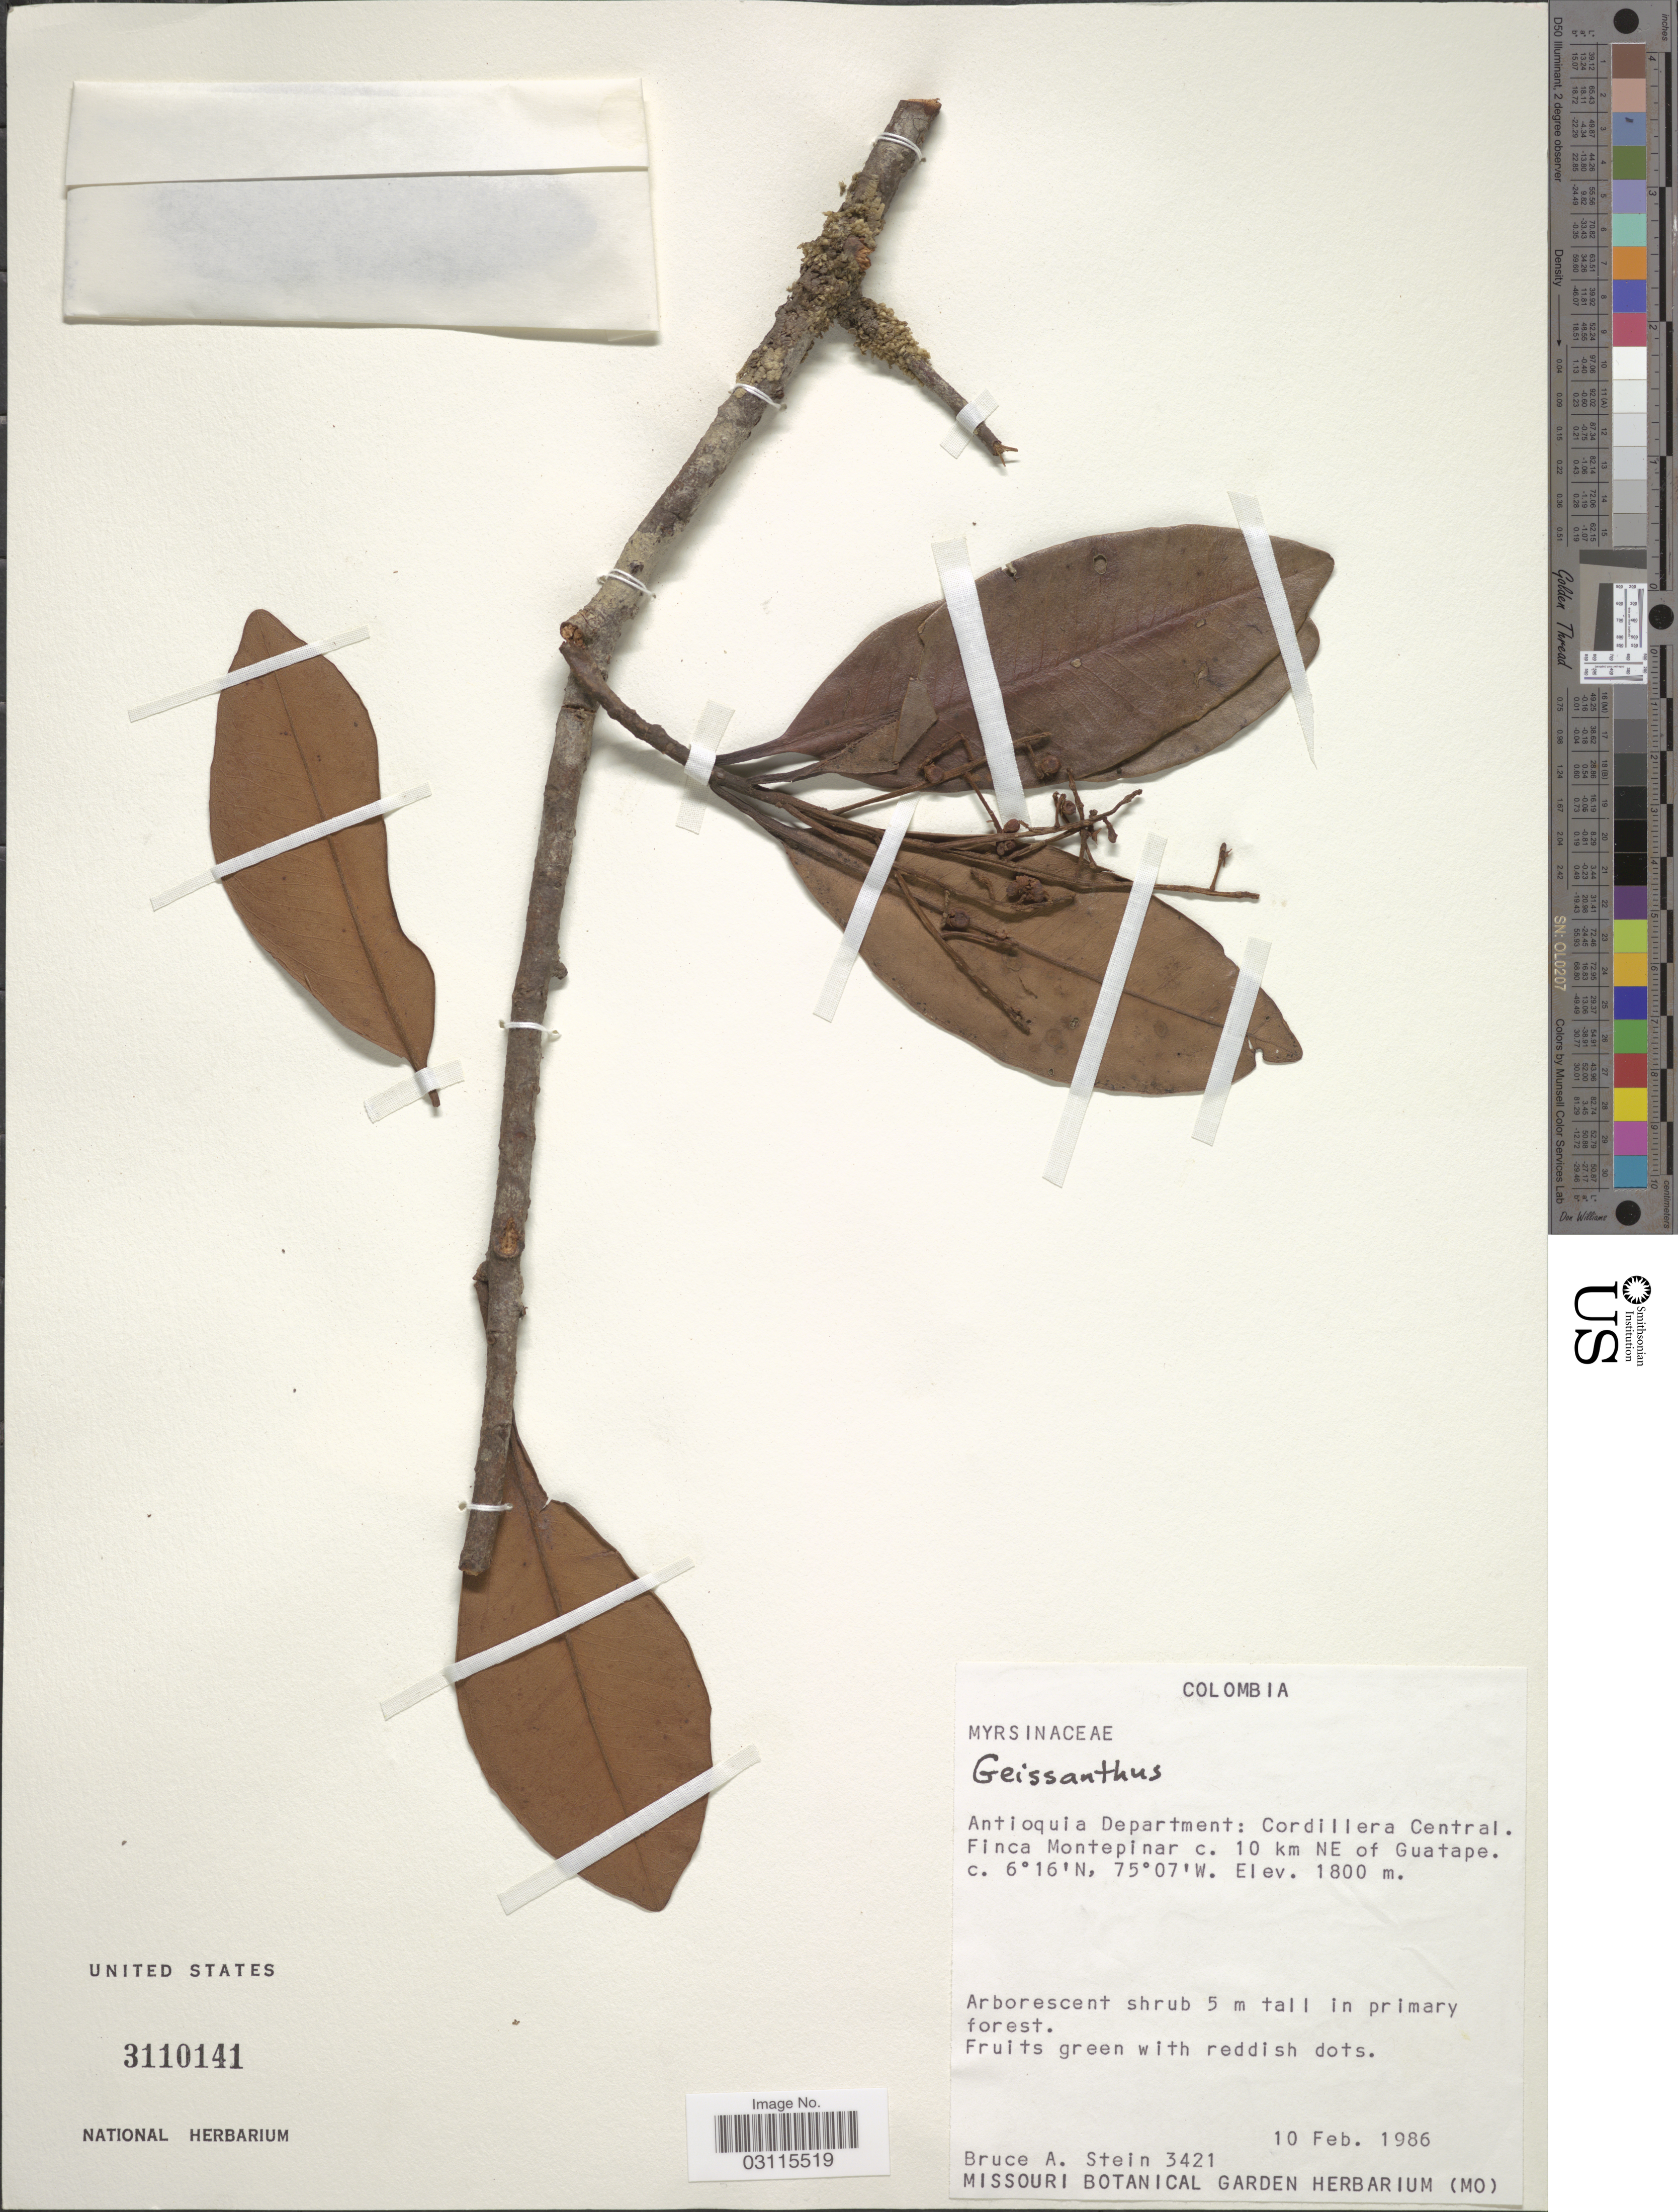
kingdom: Plantae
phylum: Tracheophyta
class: Magnoliopsida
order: Ericales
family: Primulaceae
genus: Geissanthus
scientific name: Geissanthus sp.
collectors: B. A. Stein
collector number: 3421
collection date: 1986-02-10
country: Colombia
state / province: Antioquia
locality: Antioquia Department: Cordillera Central. Finca Montepinar c. 10 km NE of Guatape.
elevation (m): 1800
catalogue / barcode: US 3110141